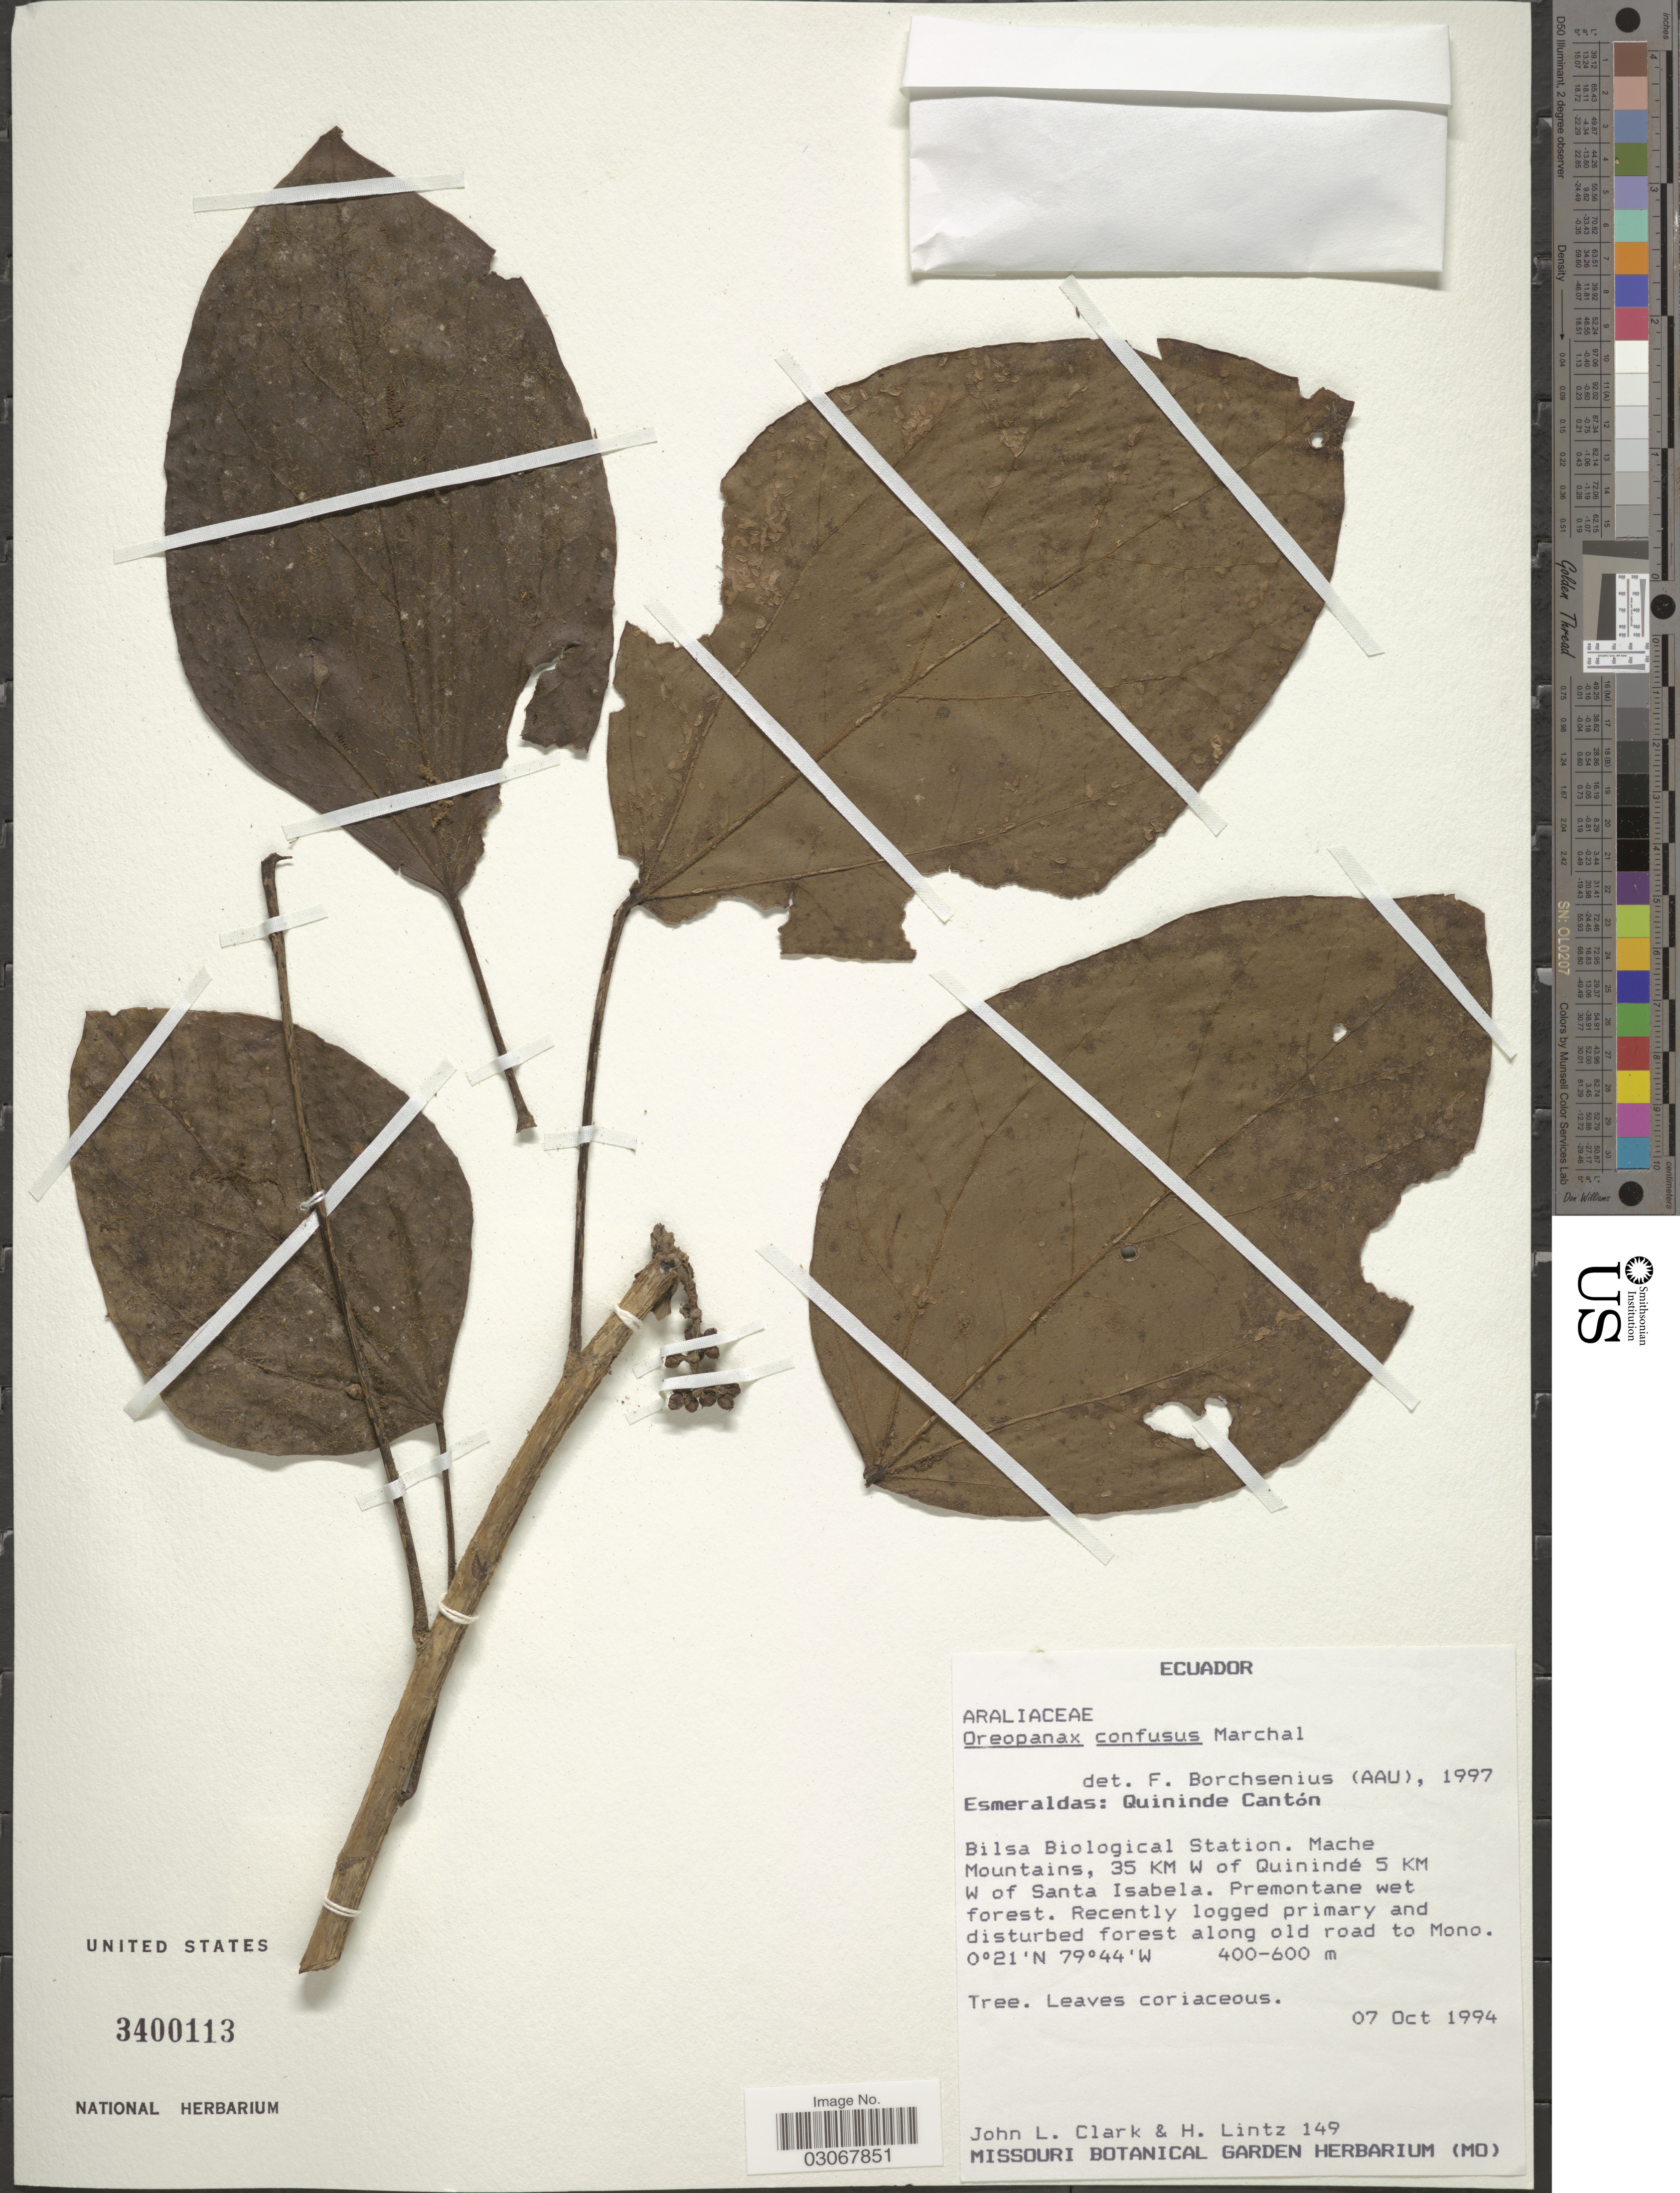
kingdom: Plantae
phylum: Tracheophyta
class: Magnoliopsida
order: Apiales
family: Araliaceae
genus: Oreopanax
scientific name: Oreopanax confusus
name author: March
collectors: J. L. Clark & H. Lintz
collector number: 149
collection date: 1994-10-07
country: Ecuador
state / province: Esmeraldas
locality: Quininde Cantón. Bilsa Biological Station. Mache Mountains, 35 km W of Quinindé 5 KM W of Santa Isabel. Premontane wet forest. Recently logged primary and disturbed forest along old road to Mono.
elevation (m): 400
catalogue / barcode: US 3400113